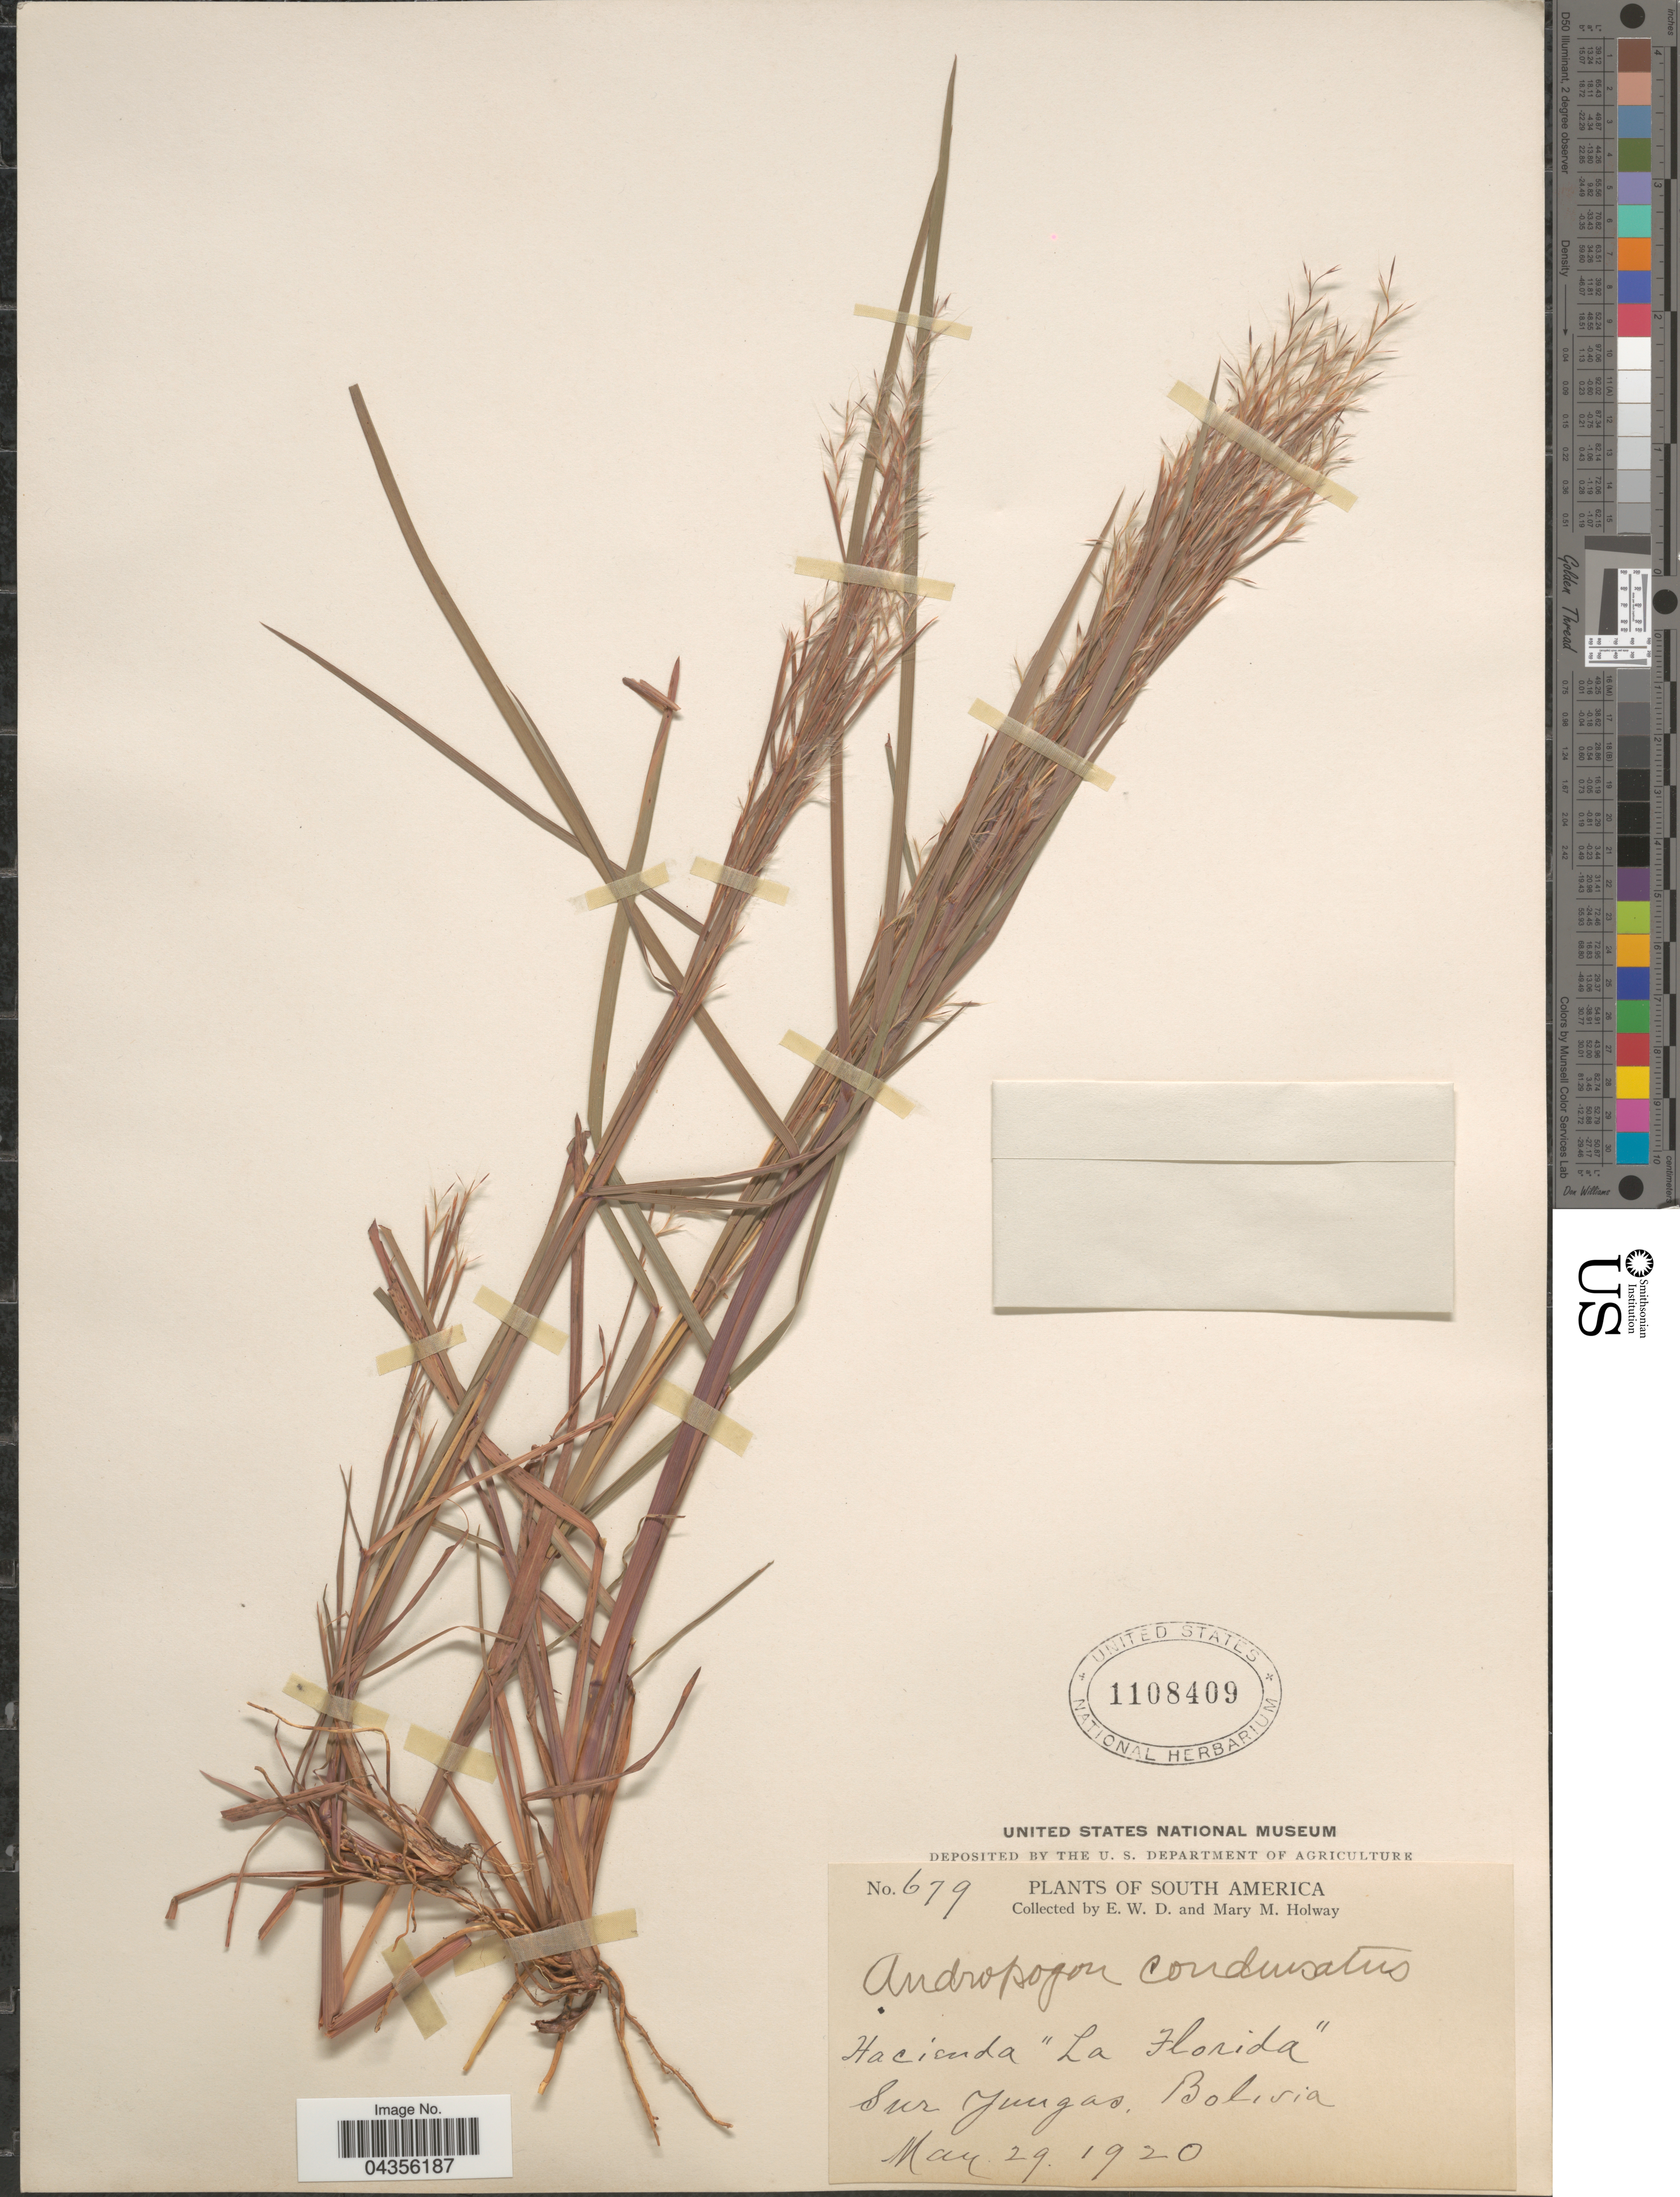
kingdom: Plantae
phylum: Tracheophyta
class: Liliopsida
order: Poales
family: Poaceae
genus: Schizachyrium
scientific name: Schizachyrium condensatum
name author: (Kunth) Nees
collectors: E. W. D. Holway & M. M. Holway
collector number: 679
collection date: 1920-05-29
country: Bolivia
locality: Hacienda "La Florida" Sur Yungas.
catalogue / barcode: US 1108409